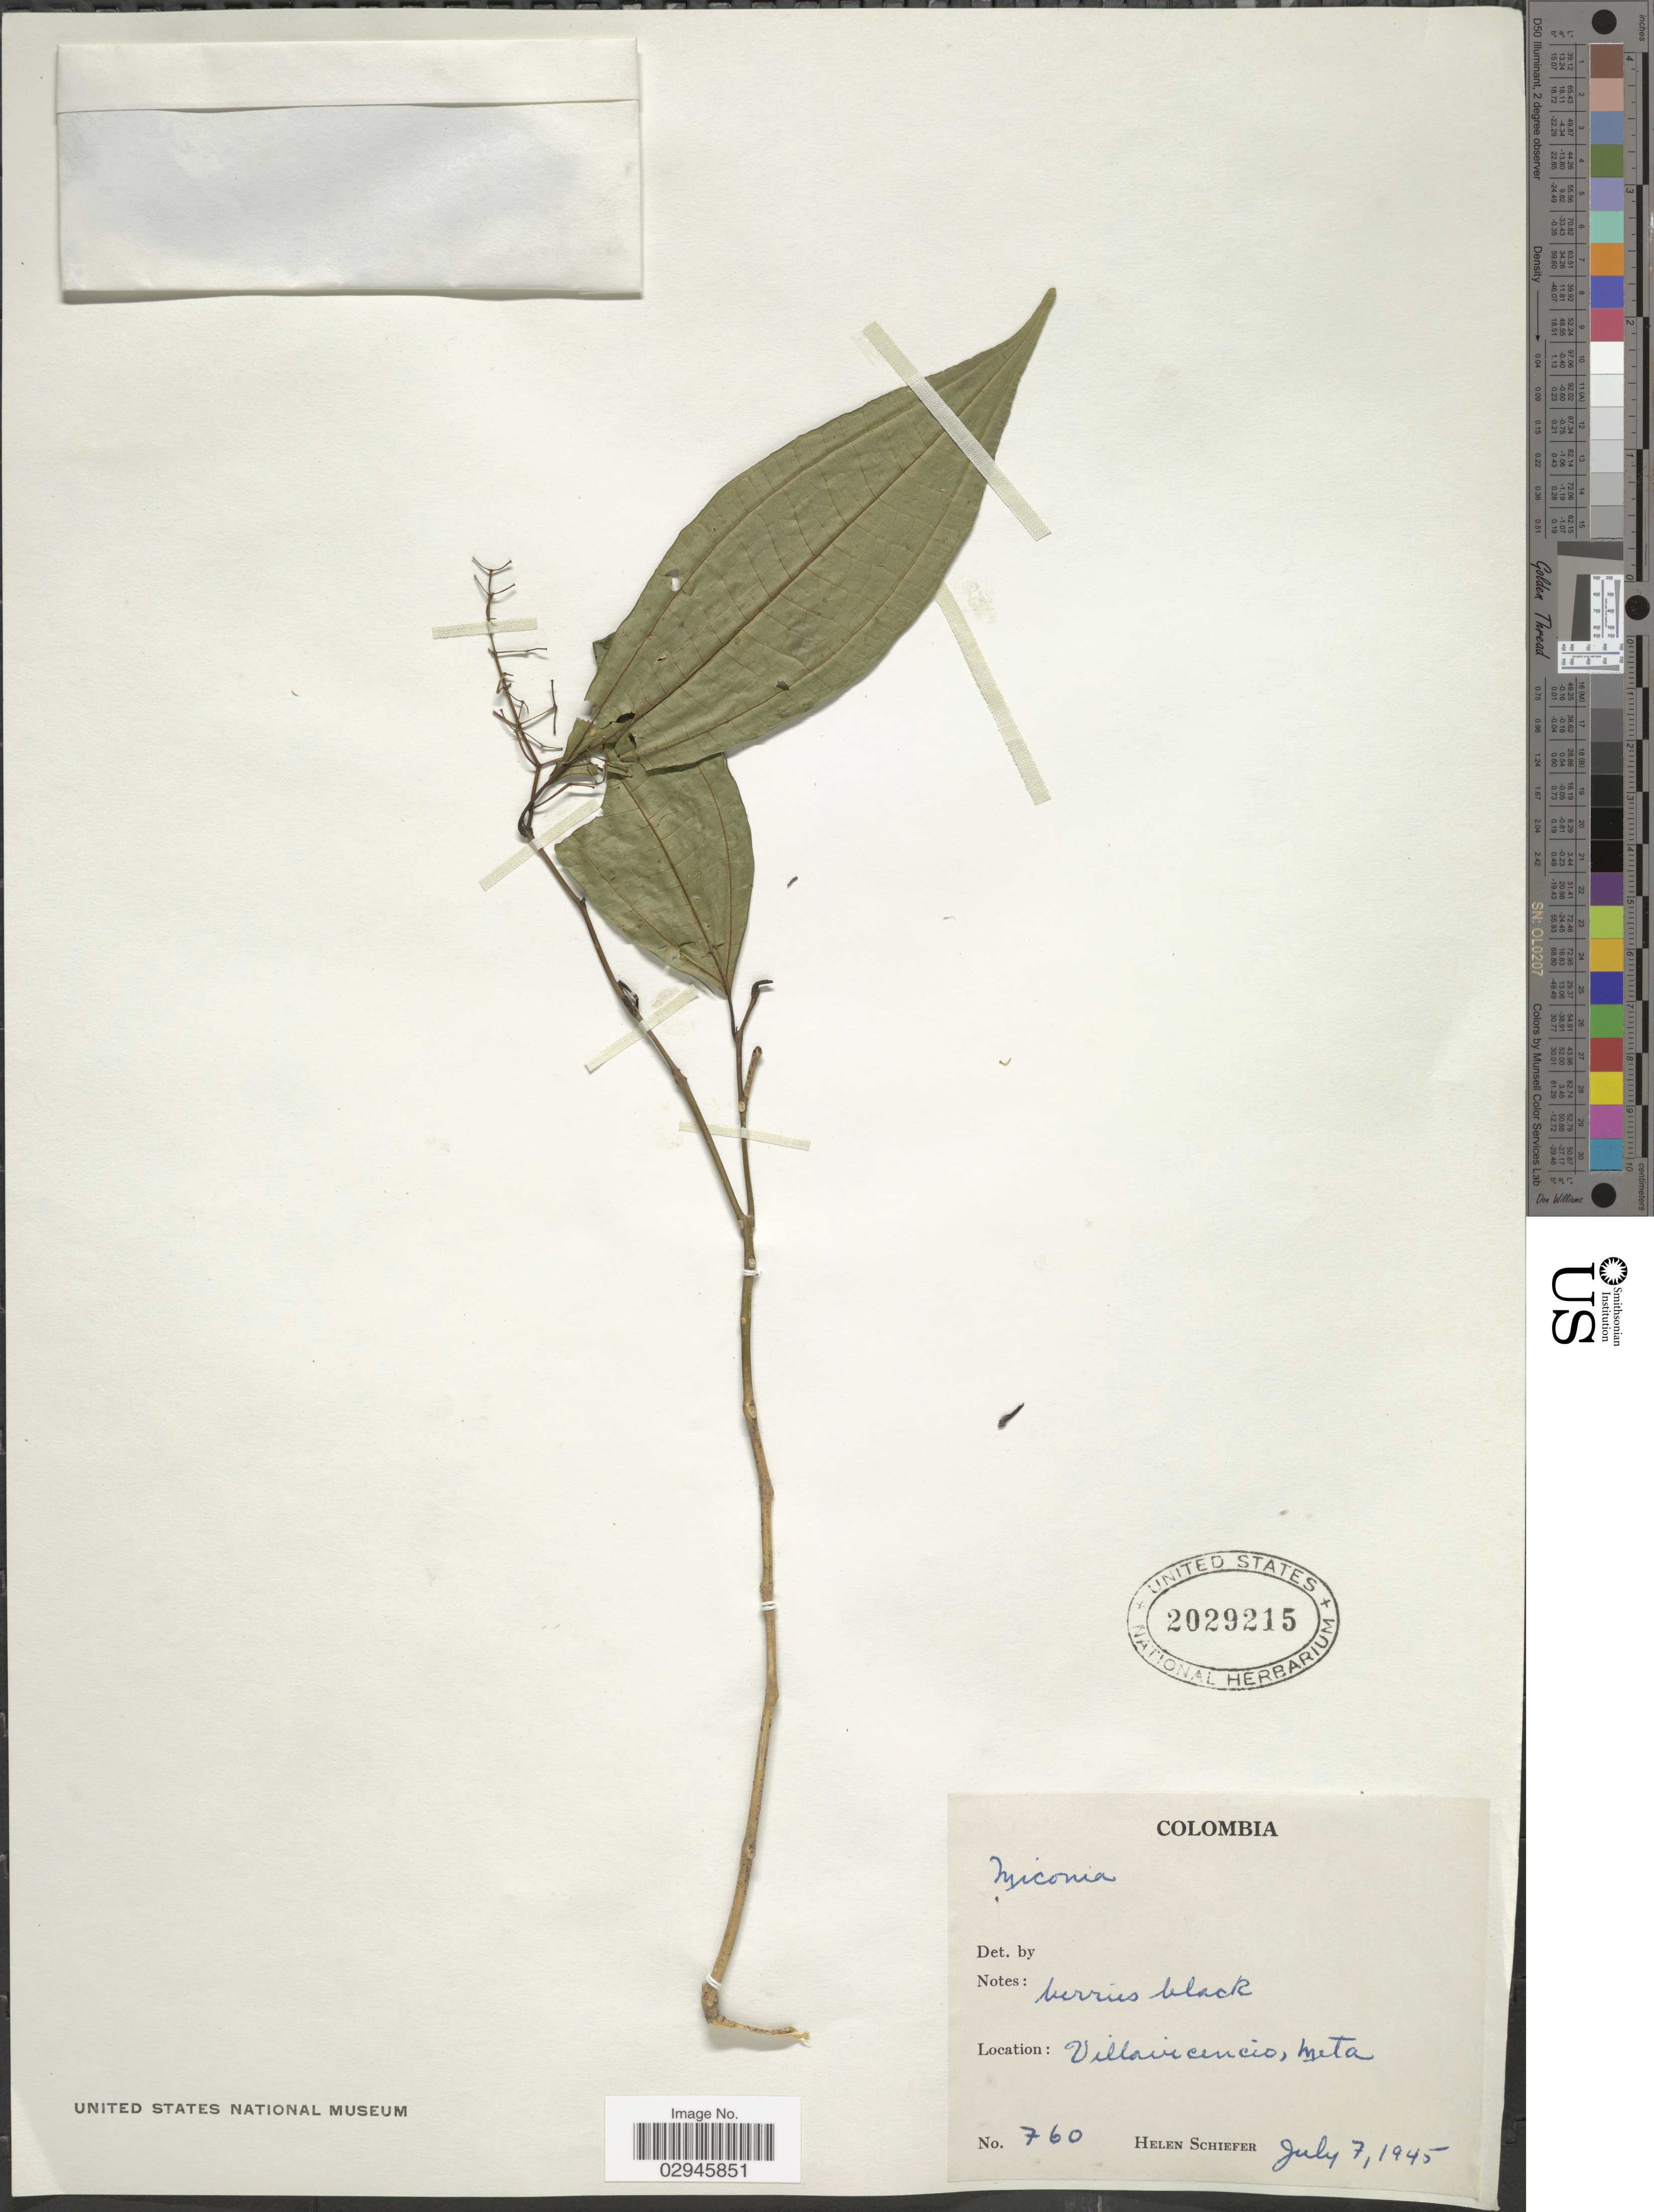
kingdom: Plantae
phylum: Tracheophyta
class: Magnoliopsida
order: Myrtales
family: Melastomataceae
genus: Miconia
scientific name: Miconia sp.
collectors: H. Schiefer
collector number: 760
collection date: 1945-07-07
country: Colombia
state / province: Meta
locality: Villavicencio.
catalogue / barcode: US 2029215